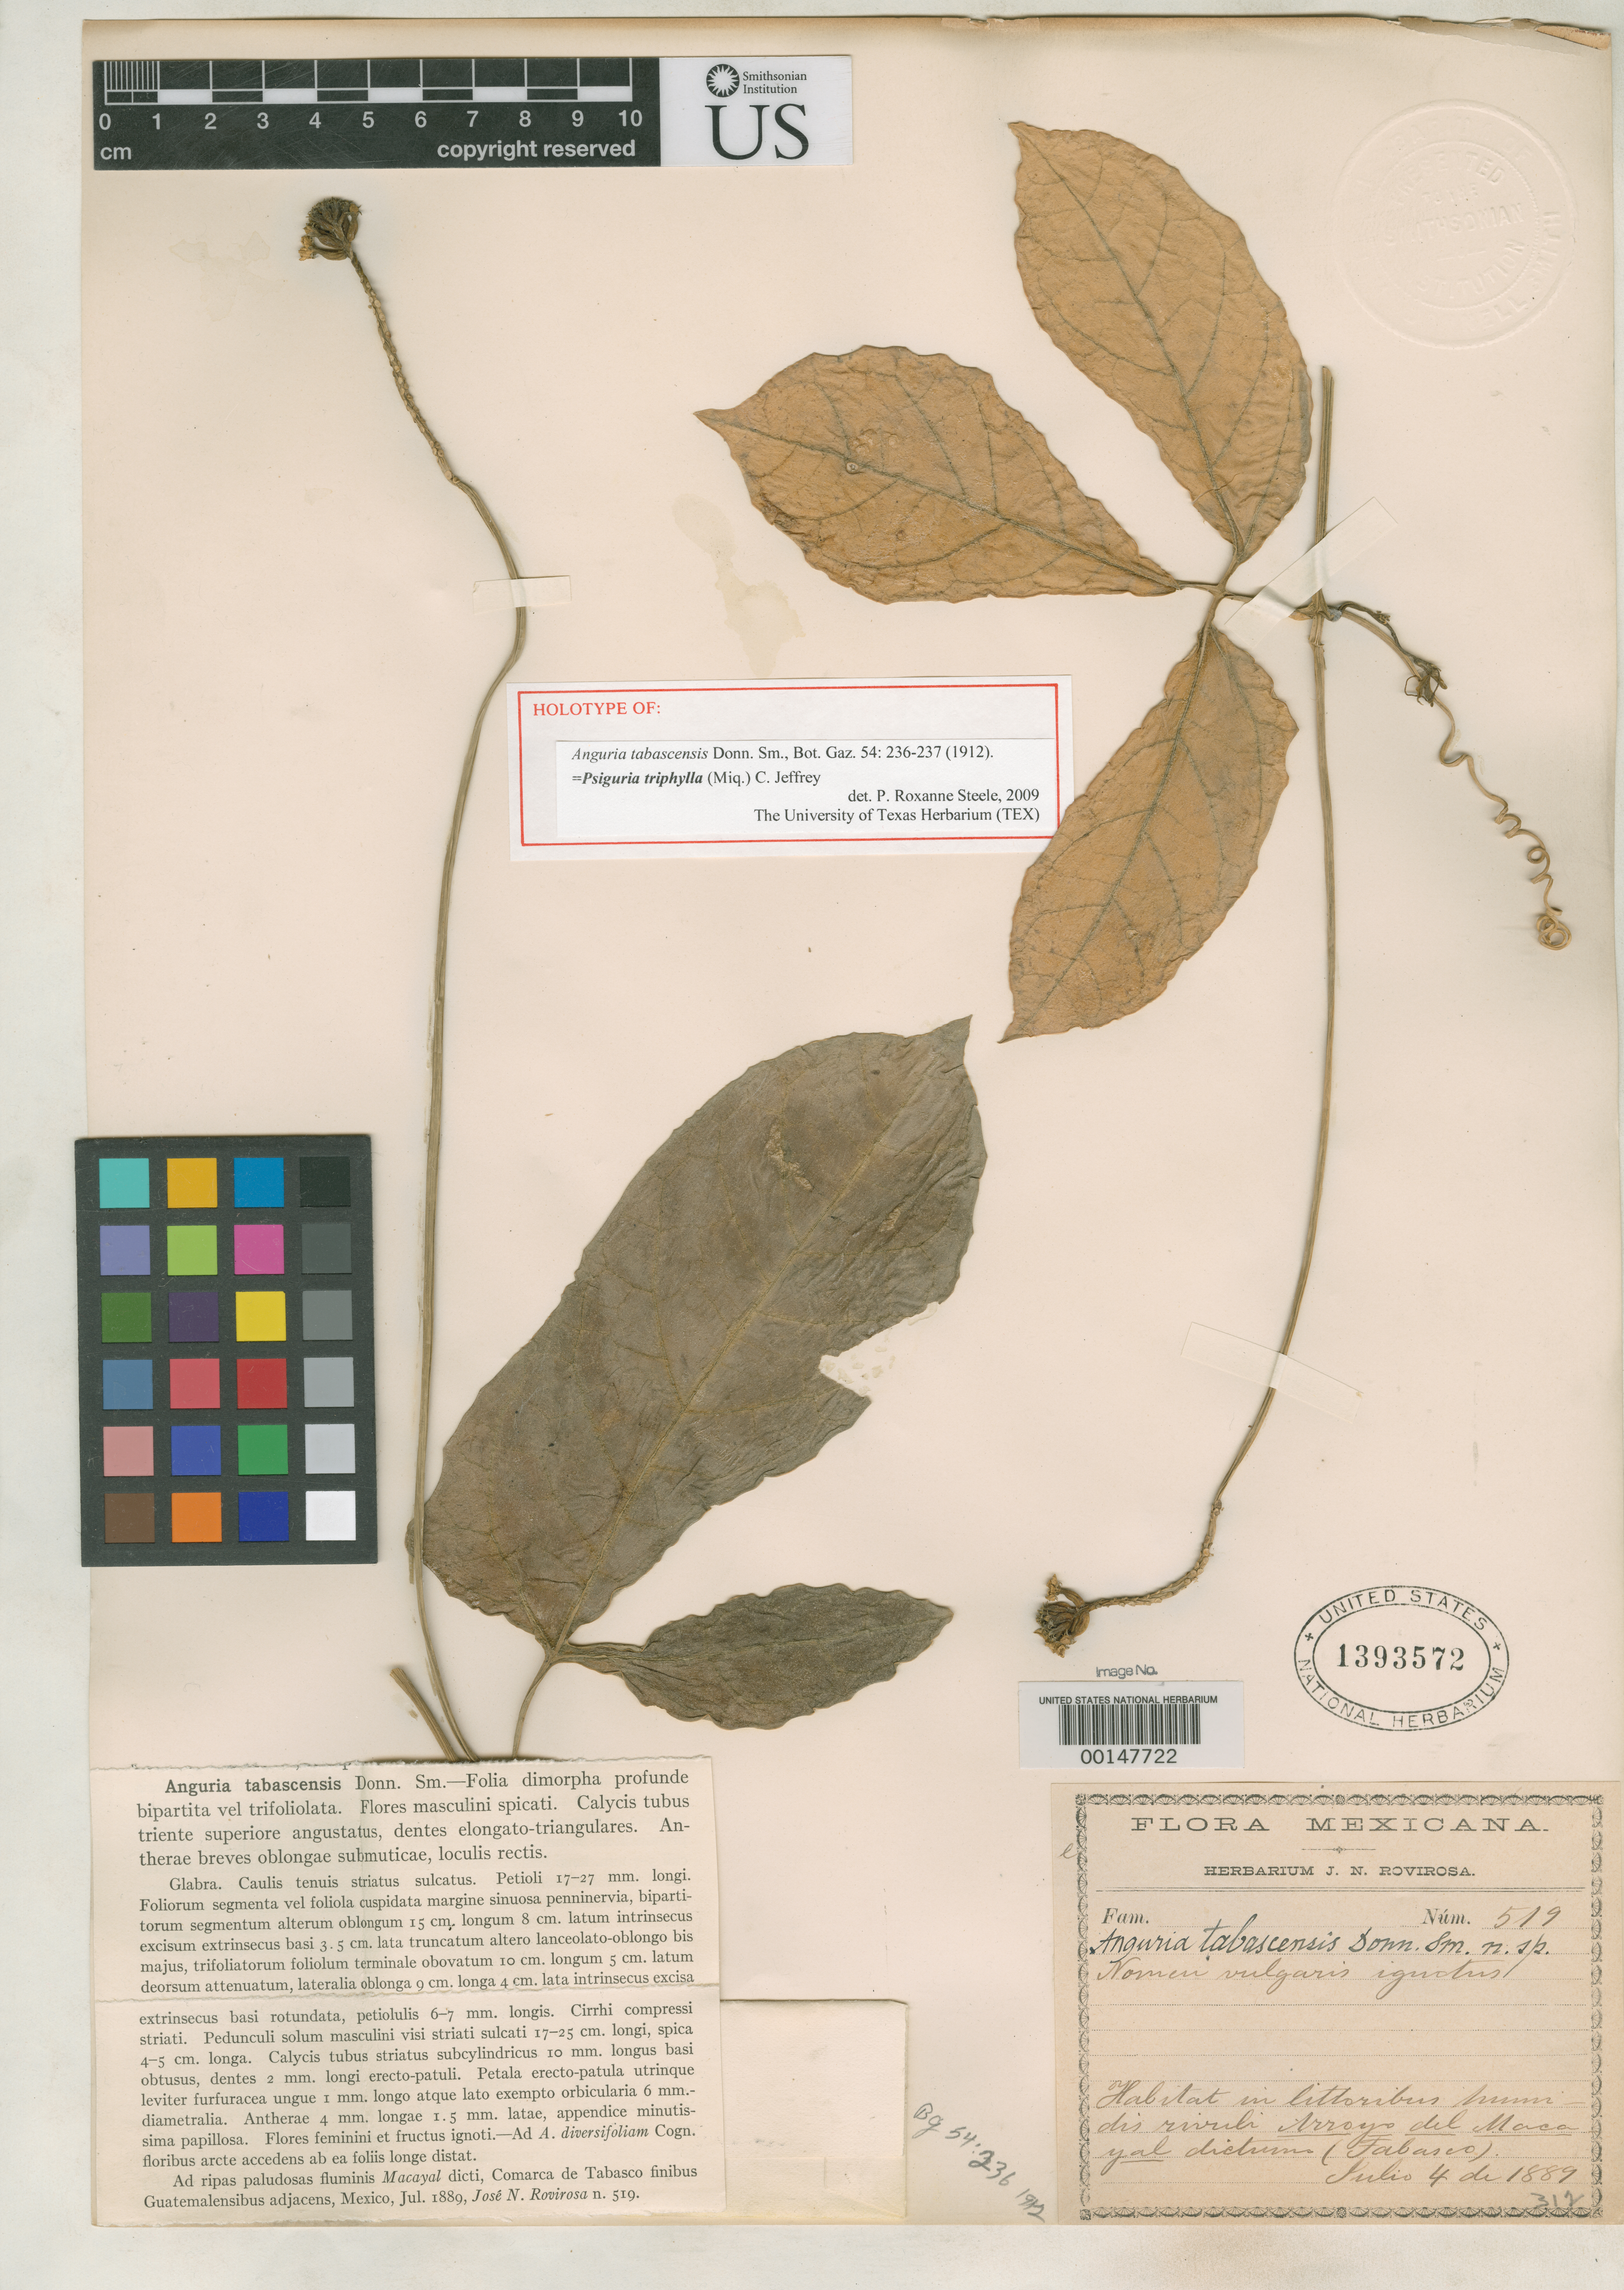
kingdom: Plantae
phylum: Tracheophyta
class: Magnoliopsida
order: Cucurbitales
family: Cucurbitaceae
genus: Anguria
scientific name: Anguria tabascensis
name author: Donn. Sm.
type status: Holotype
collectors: J. N. Rovirosa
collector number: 519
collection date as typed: Jul 1889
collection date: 1889-07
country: Mexico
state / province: Tabasco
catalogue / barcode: US 1393572